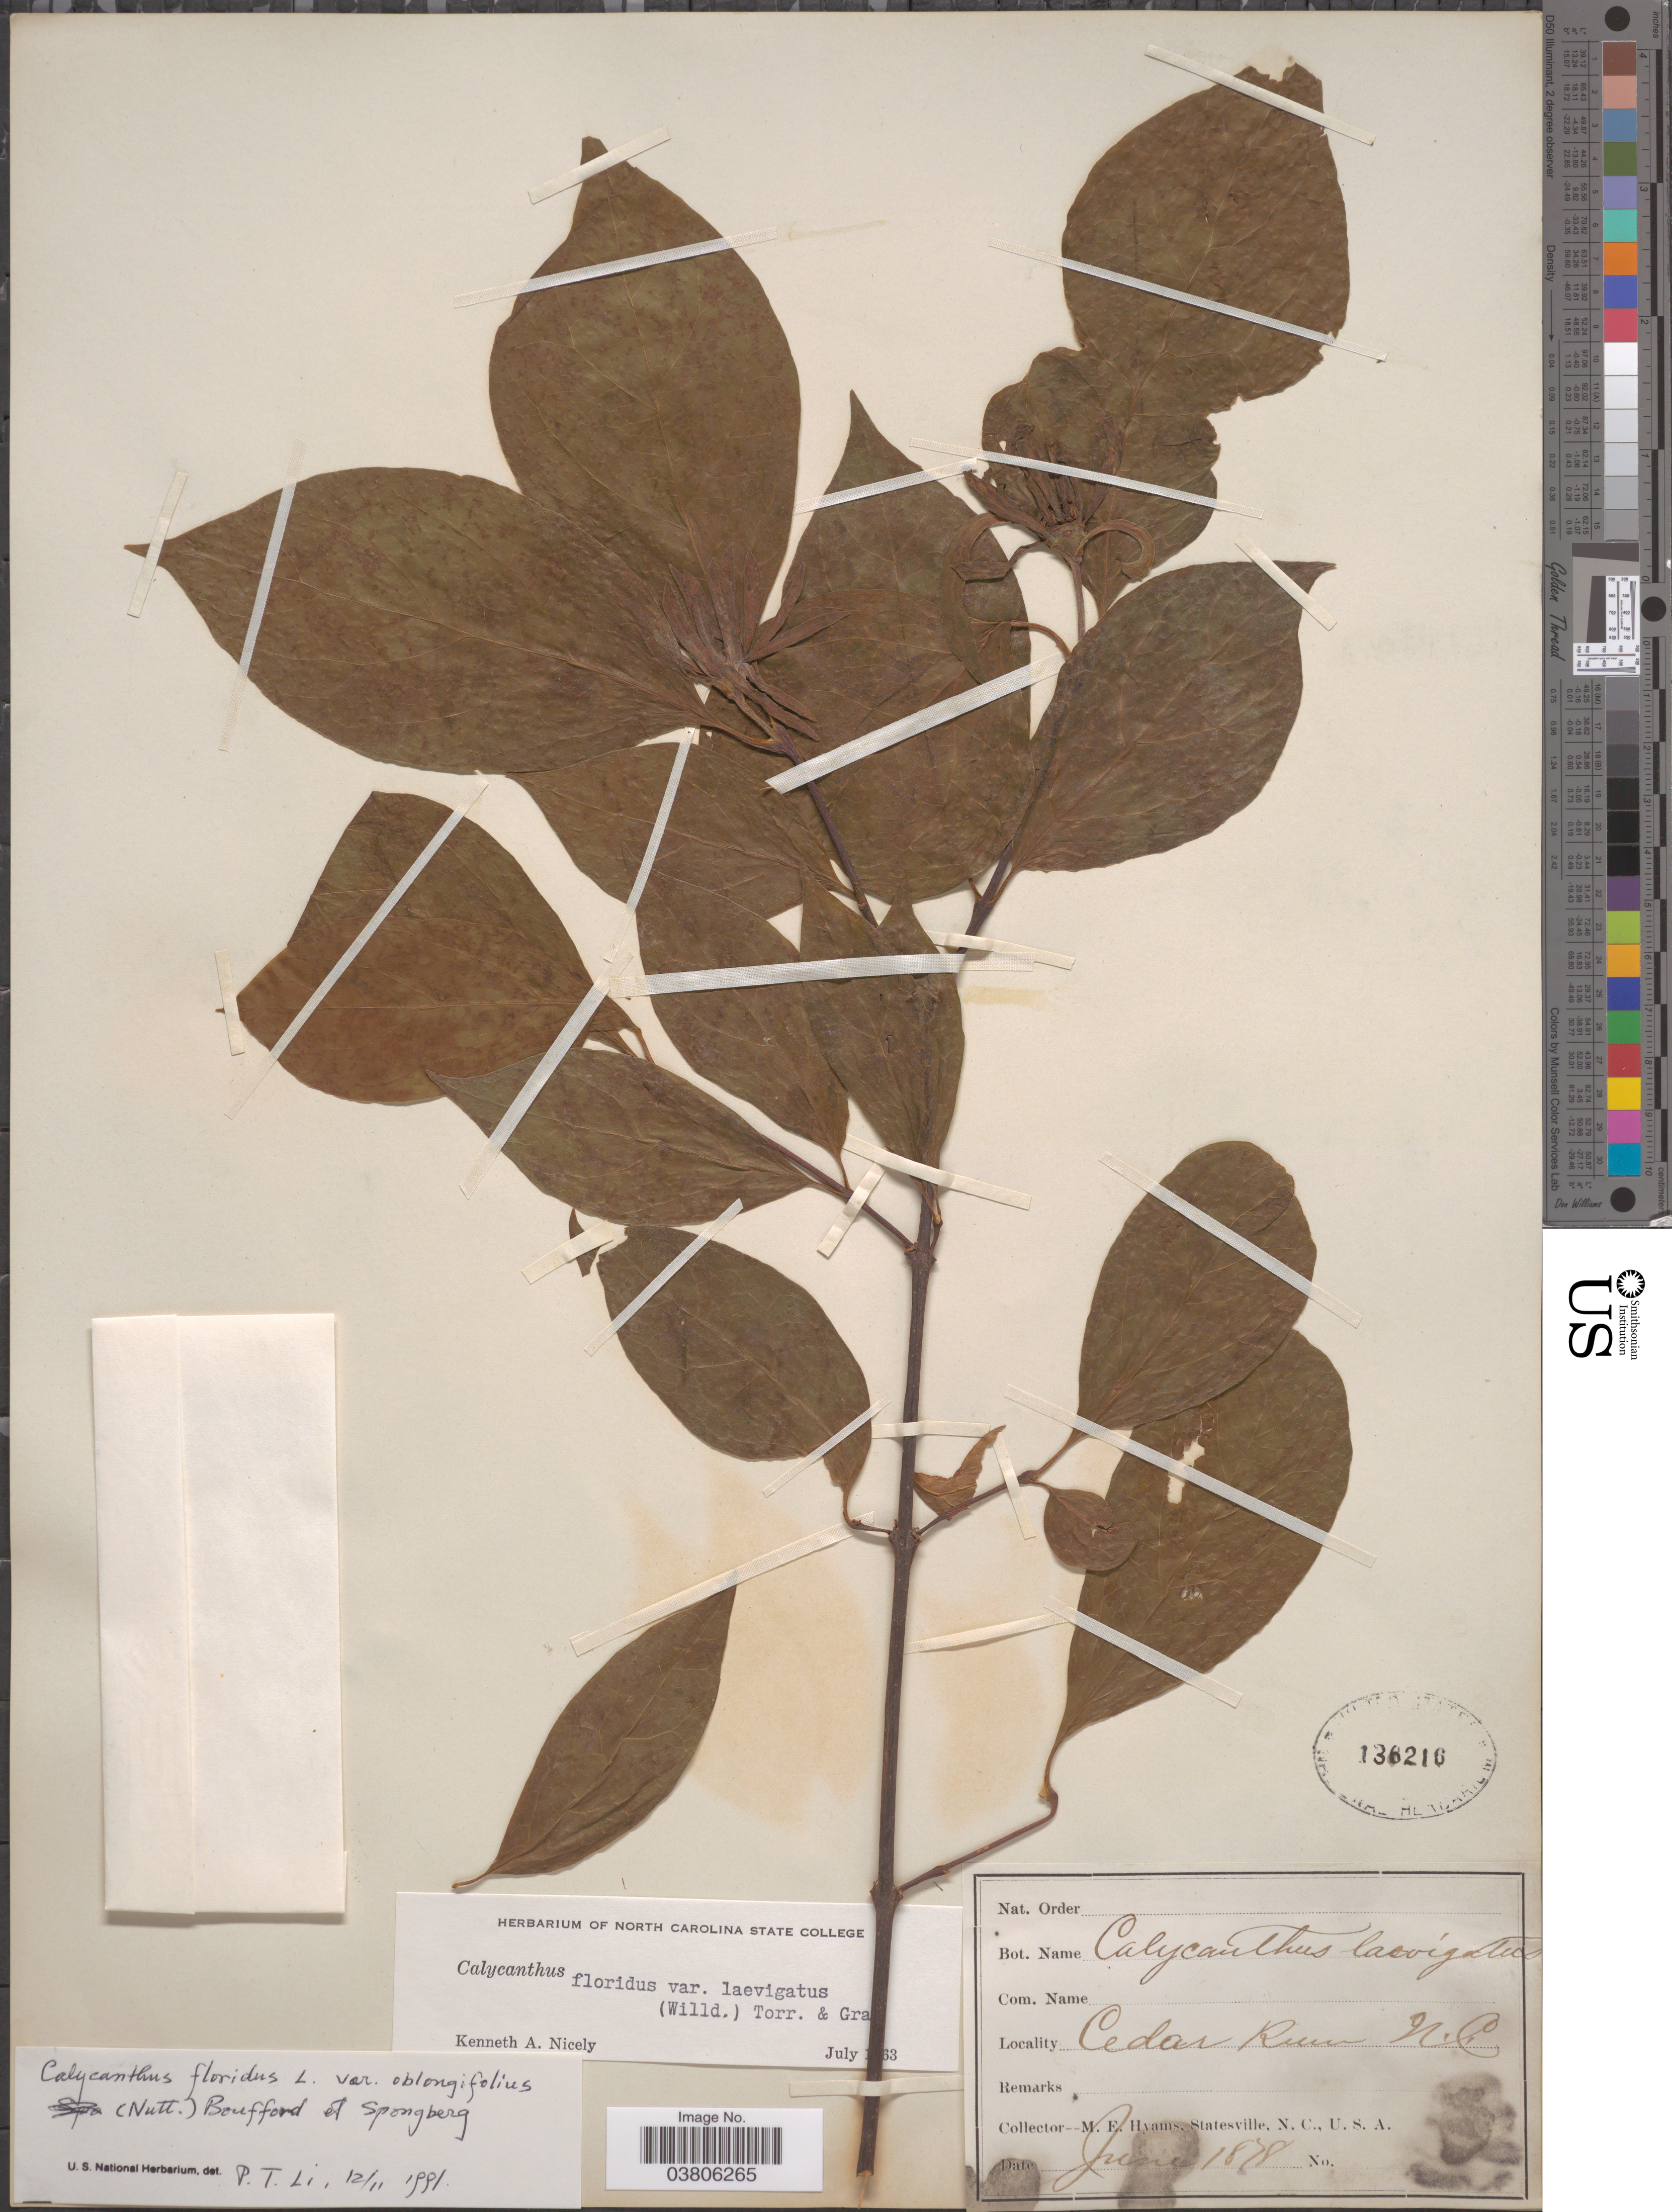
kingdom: Plantae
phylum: Tracheophyta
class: Magnoliopsida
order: Laurales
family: Calycanthaceae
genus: Calycanthus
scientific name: Calycanthus floridus var. laevigatus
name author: (Willd.) Torr. & A. Gray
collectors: M. E. Hyams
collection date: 1878-06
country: United States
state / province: North Carolina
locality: Cedar River.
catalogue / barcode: US 136216